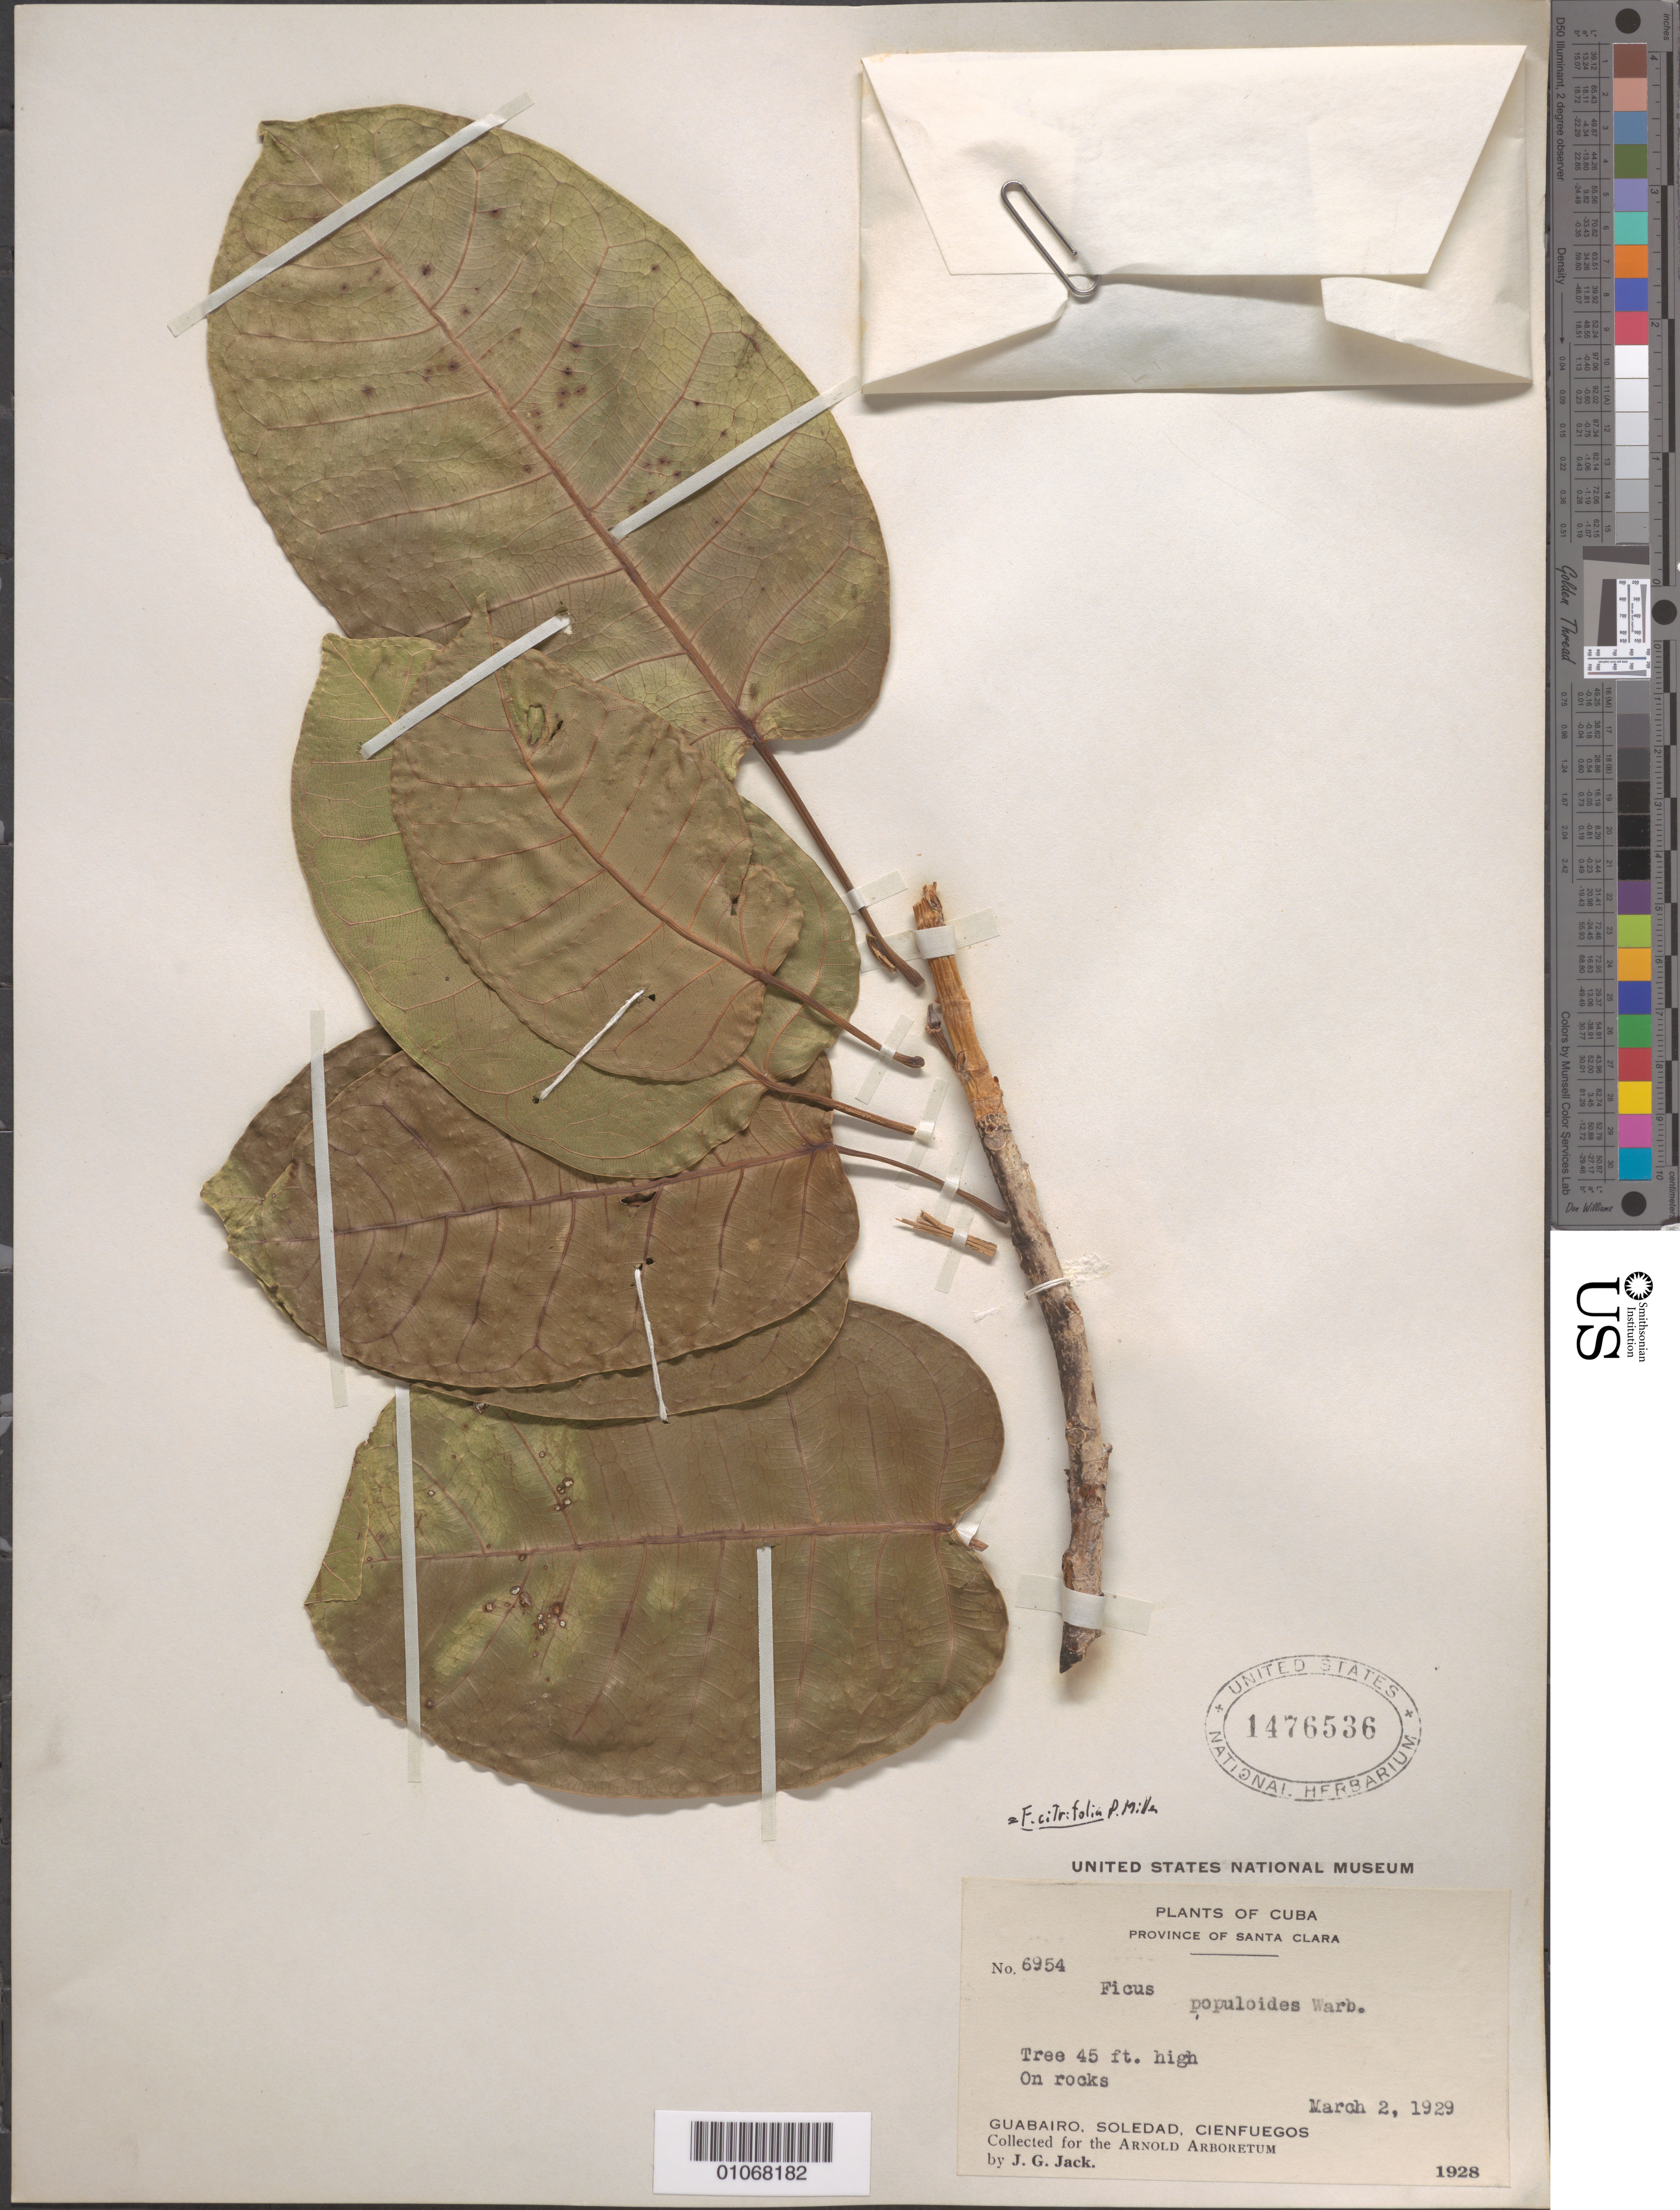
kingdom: Plantae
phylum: Tracheophyta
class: Magnoliopsida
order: Rosales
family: Moraceae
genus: Ficus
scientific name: Ficus citrifolia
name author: Mill.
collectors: J. G. Jack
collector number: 6954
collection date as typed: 02 Mar 1929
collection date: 1929-03-02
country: Cuba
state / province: Cienfuegos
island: Cuba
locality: Guabairo, on rocks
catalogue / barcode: US 1476536